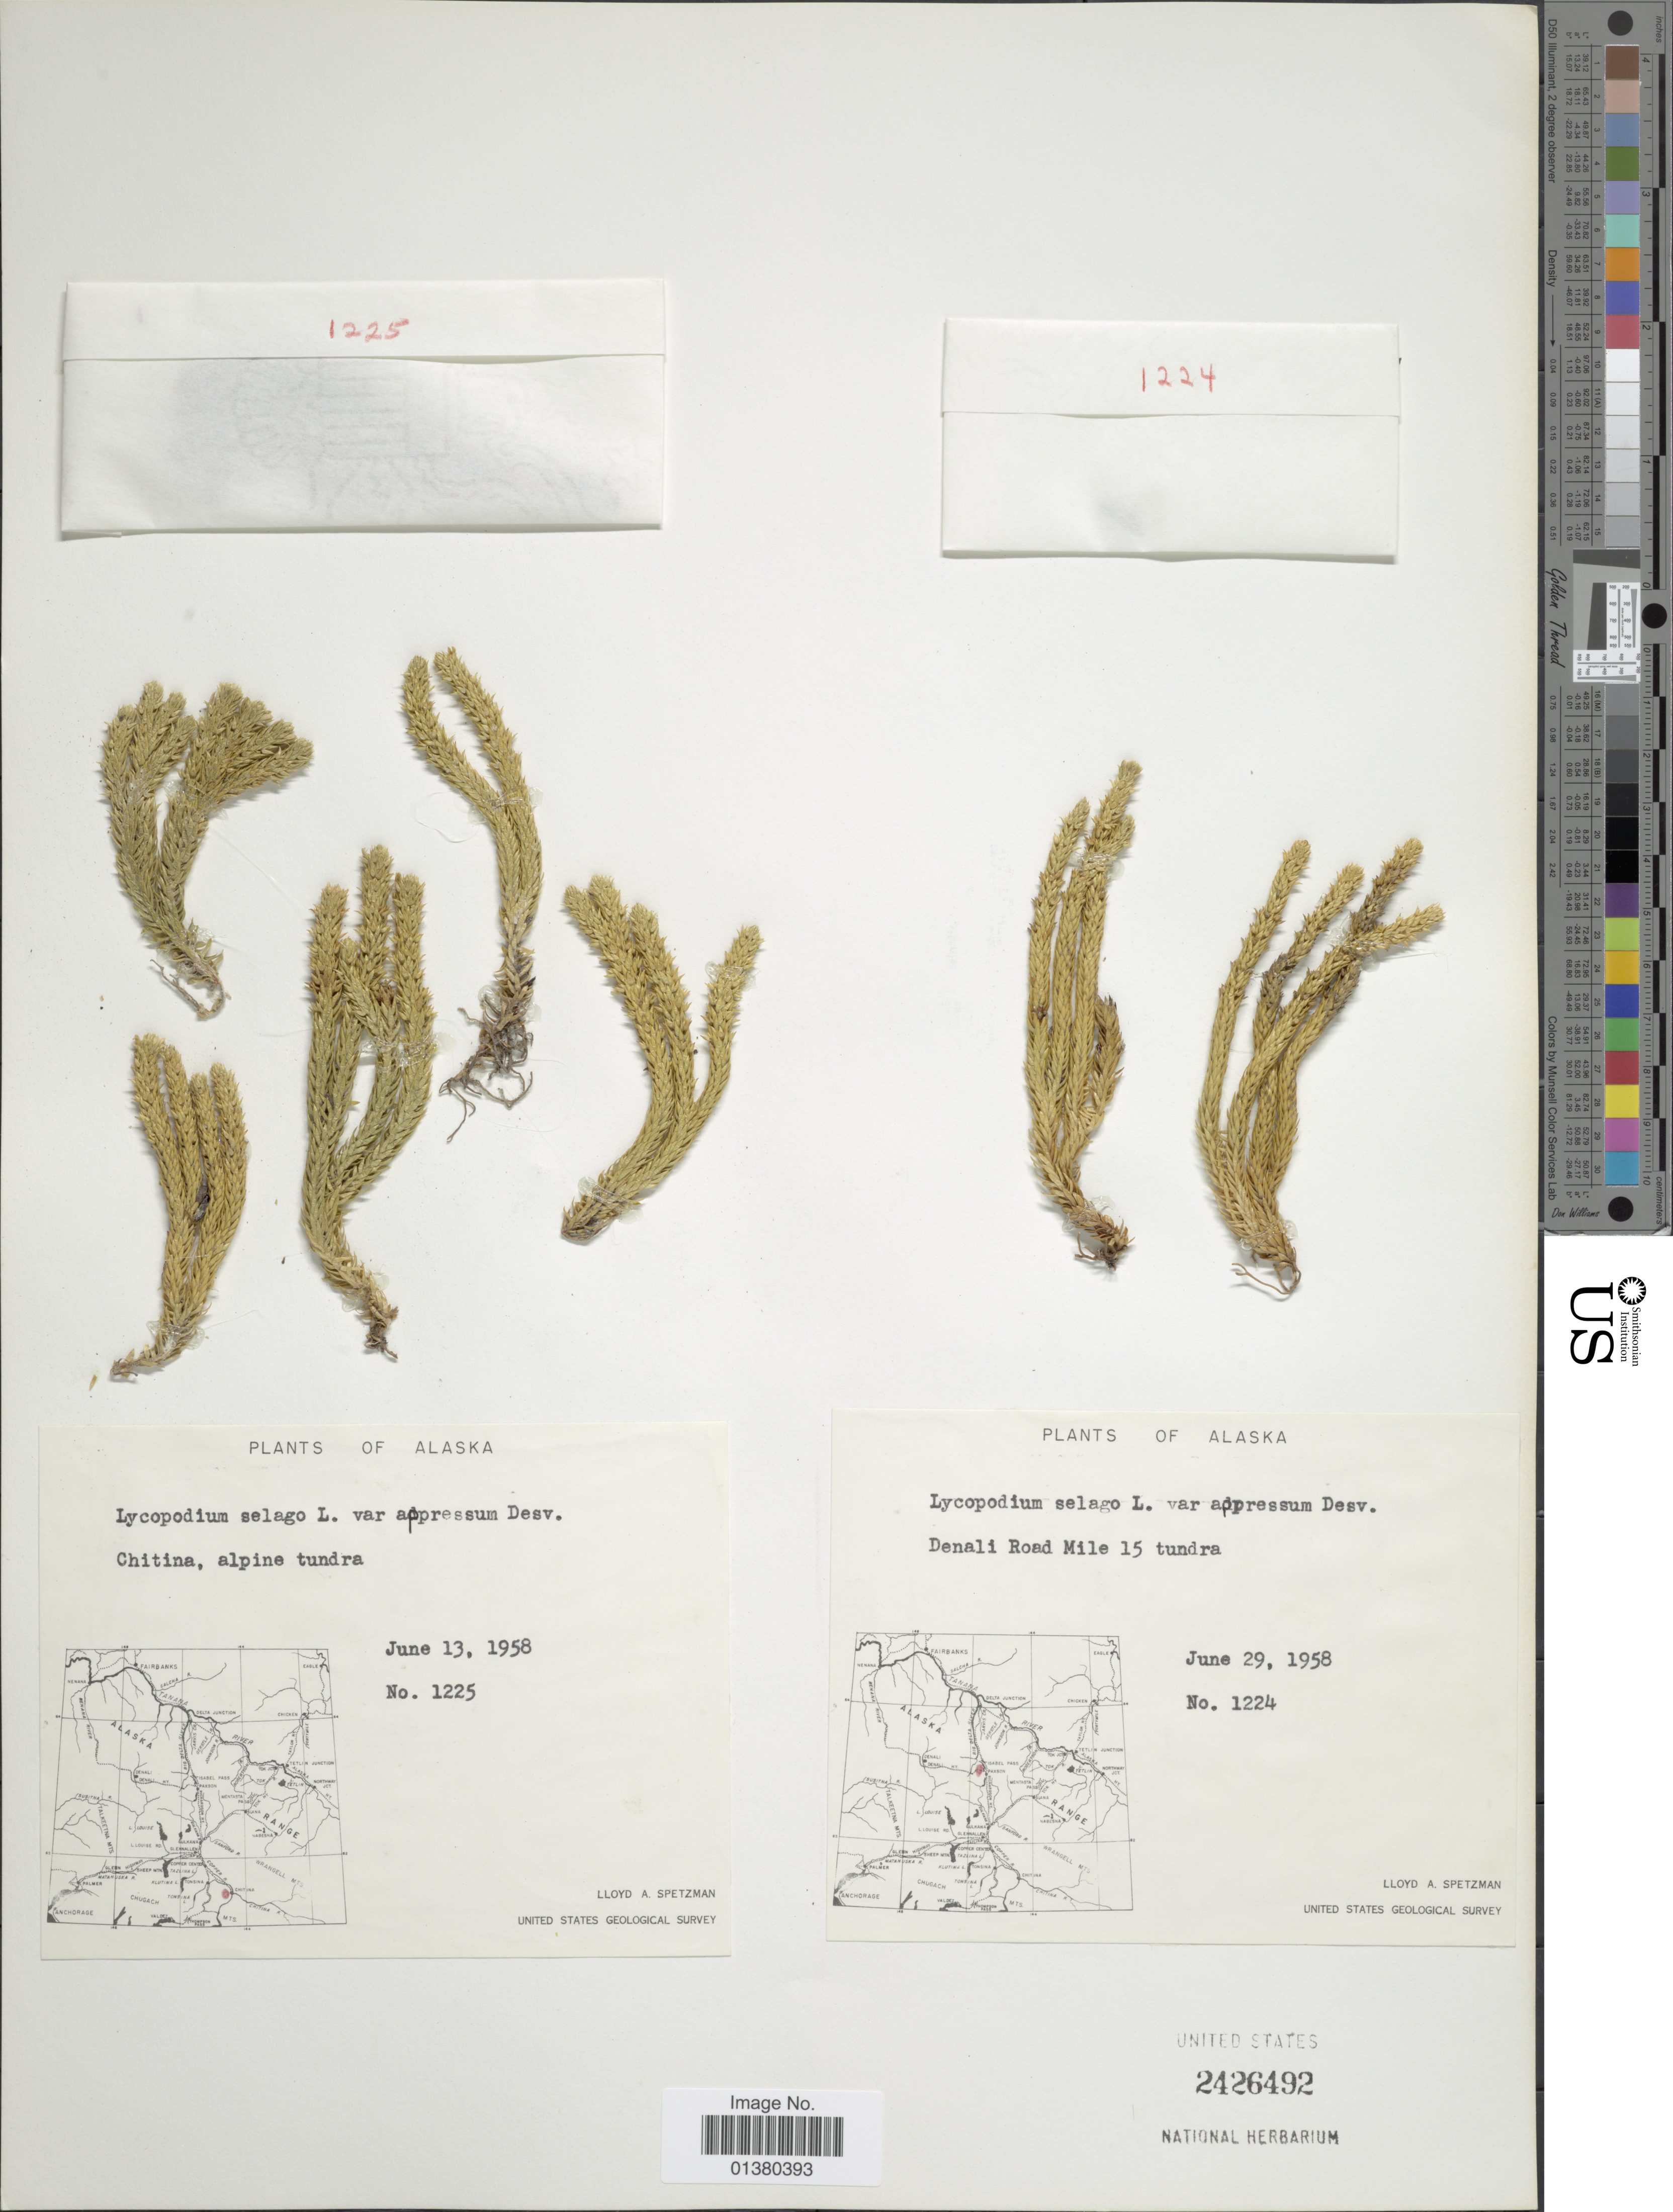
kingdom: Plantae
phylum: Tracheophyta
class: Lycopodiopsida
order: Lycopodiales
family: Lycopodiaceae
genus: Huperzia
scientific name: Huperzia selago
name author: (L.) Bernh. ex Schrank & Mart.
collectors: L. Spetzman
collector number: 1225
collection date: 1958-06-13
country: United States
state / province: Alaska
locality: Chitinina, alpine tundra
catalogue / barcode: US 2426492-2